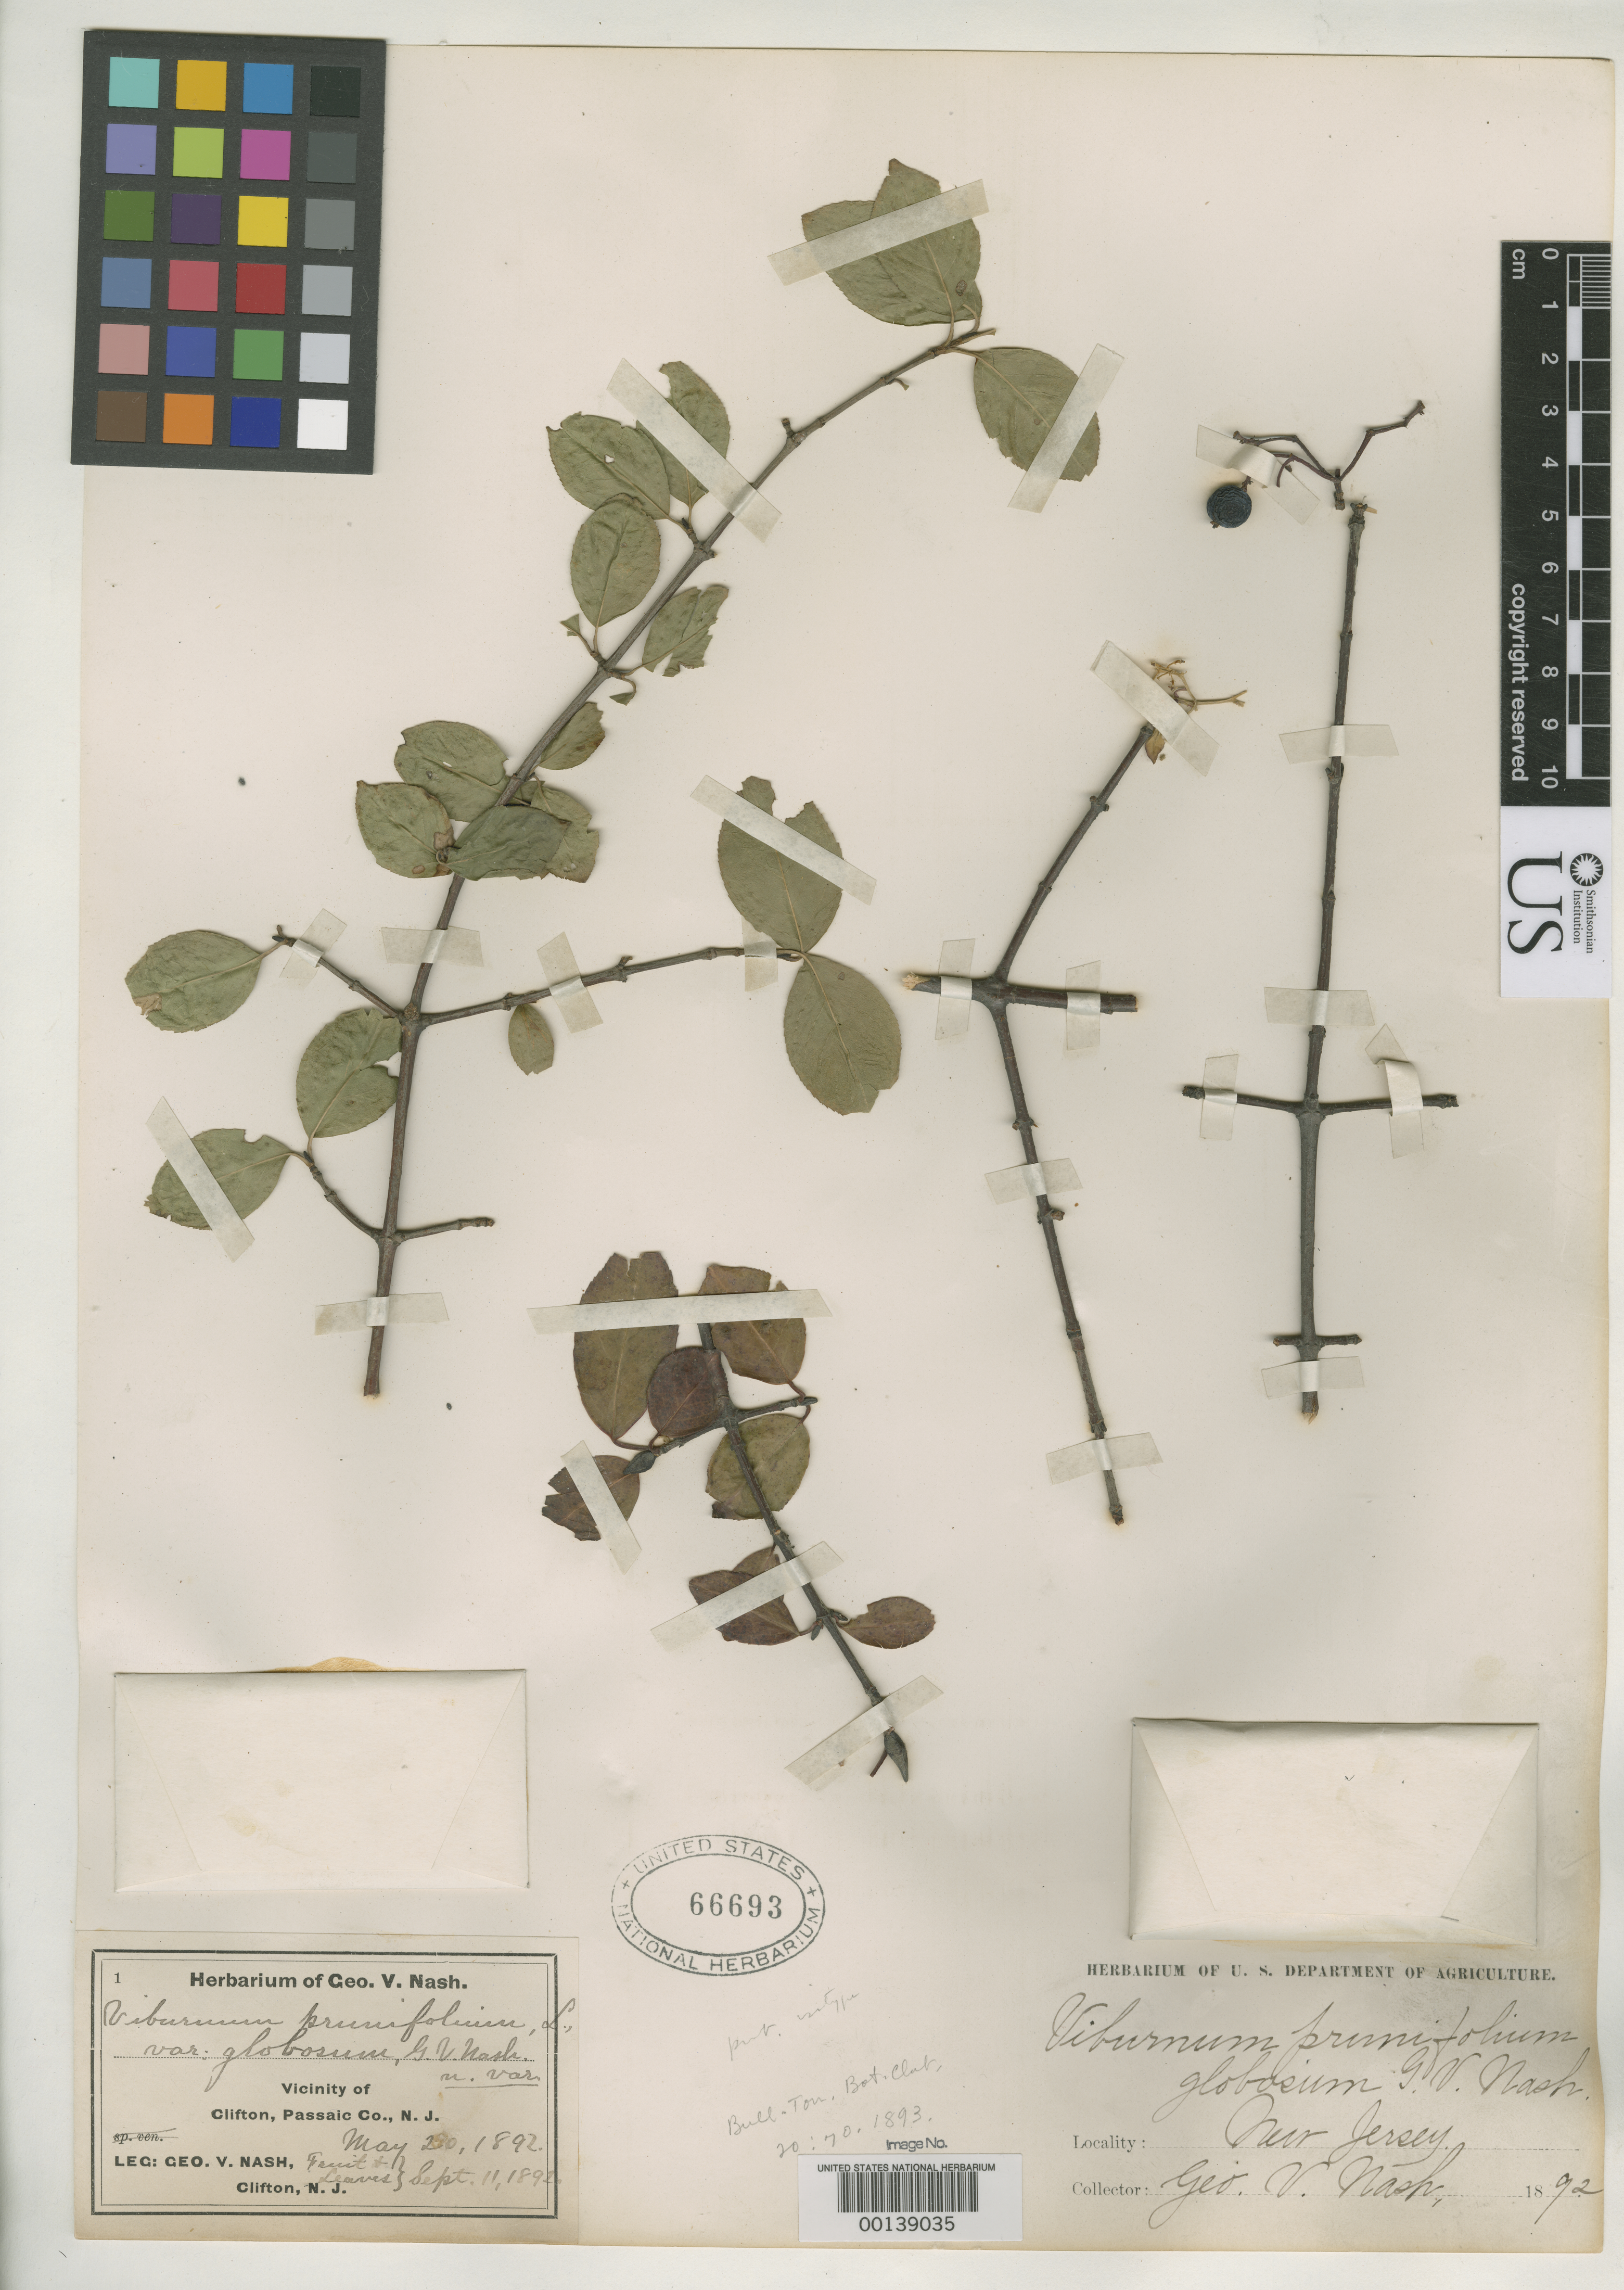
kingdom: Plantae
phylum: Tracheophyta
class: Magnoliopsida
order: Dipsacales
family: Viburnaceae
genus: Viburnum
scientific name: Viburnum prunifolium var. globosum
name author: Nash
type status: Isotype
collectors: G. V. Nash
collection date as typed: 20 May 1892 and 11 Sep 1897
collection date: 1892-05-20,1897-09-11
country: United States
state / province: New Jersey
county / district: Passaic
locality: Clifton.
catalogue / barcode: US 66693